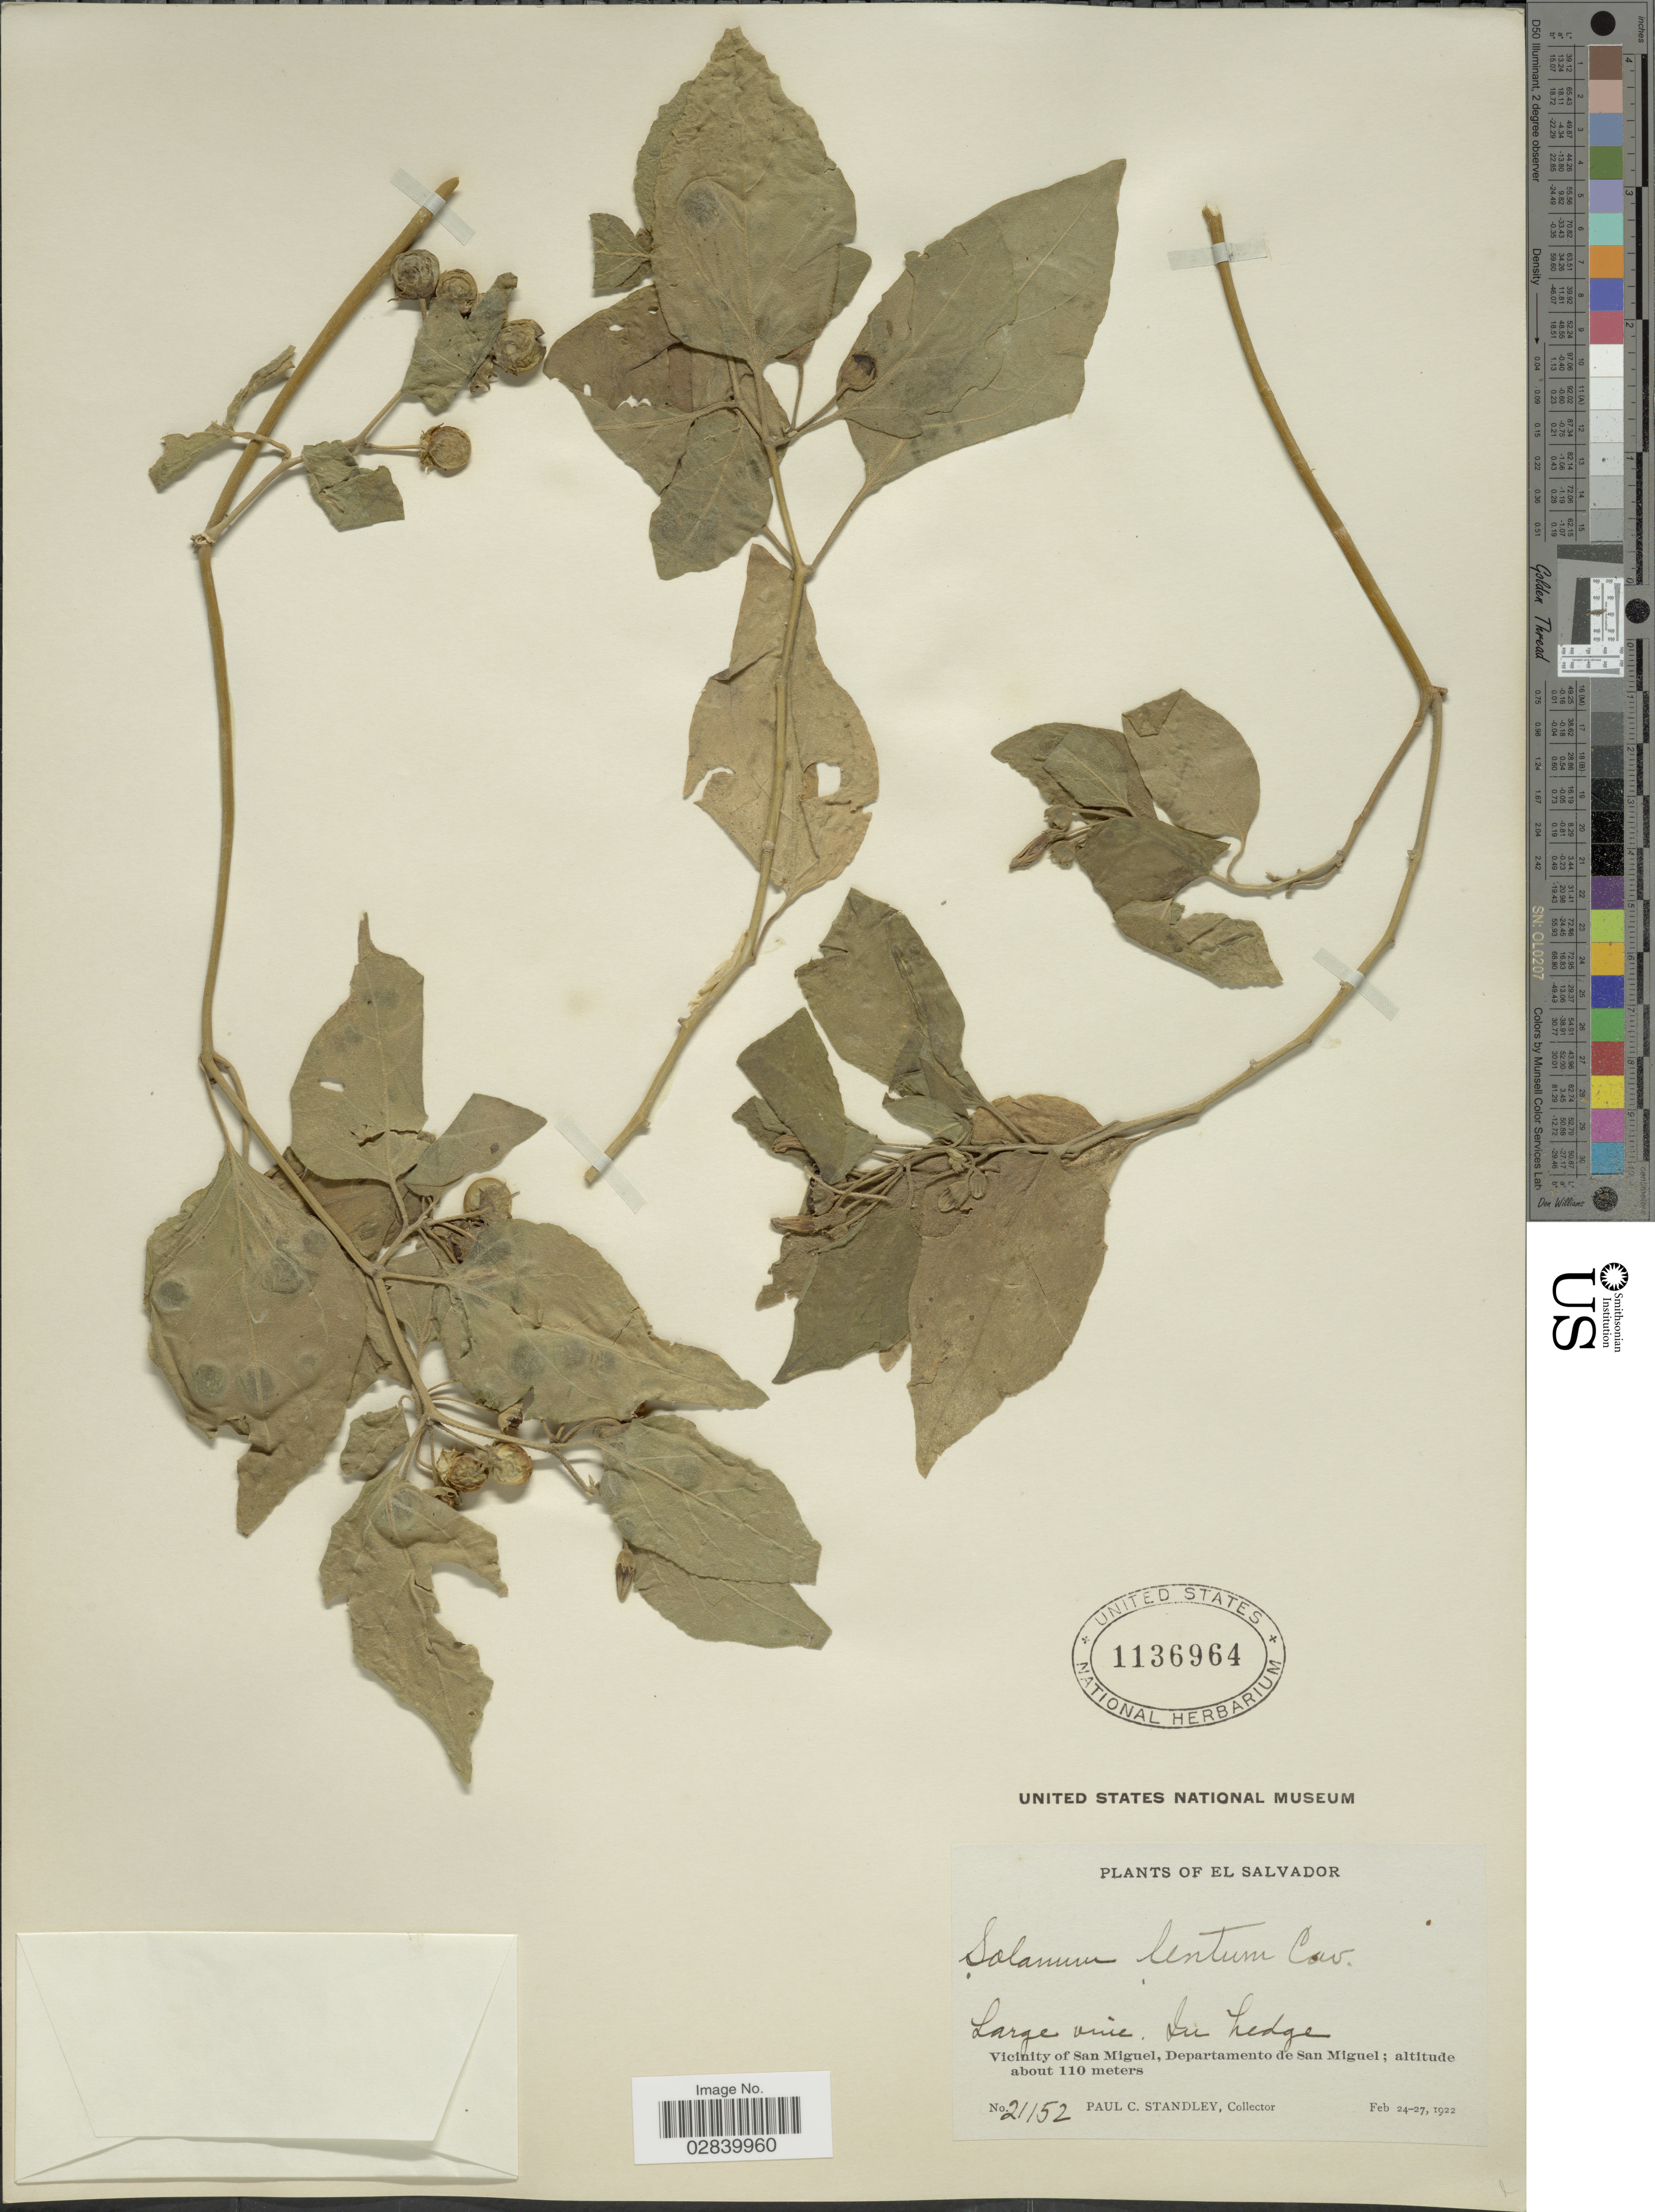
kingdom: Plantae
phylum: Tracheophyta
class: Magnoliopsida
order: Solanales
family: Solanaceae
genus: Lycianthes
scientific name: Lycianthes lenta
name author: (Cav.) Bitter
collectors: P. C. Standley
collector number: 21152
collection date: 1922-02-24/1922-02-27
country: El Salvador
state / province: San Miguel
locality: Vicinity of San Miguel, Departamento de San Miguel.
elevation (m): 110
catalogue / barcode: US 1136964